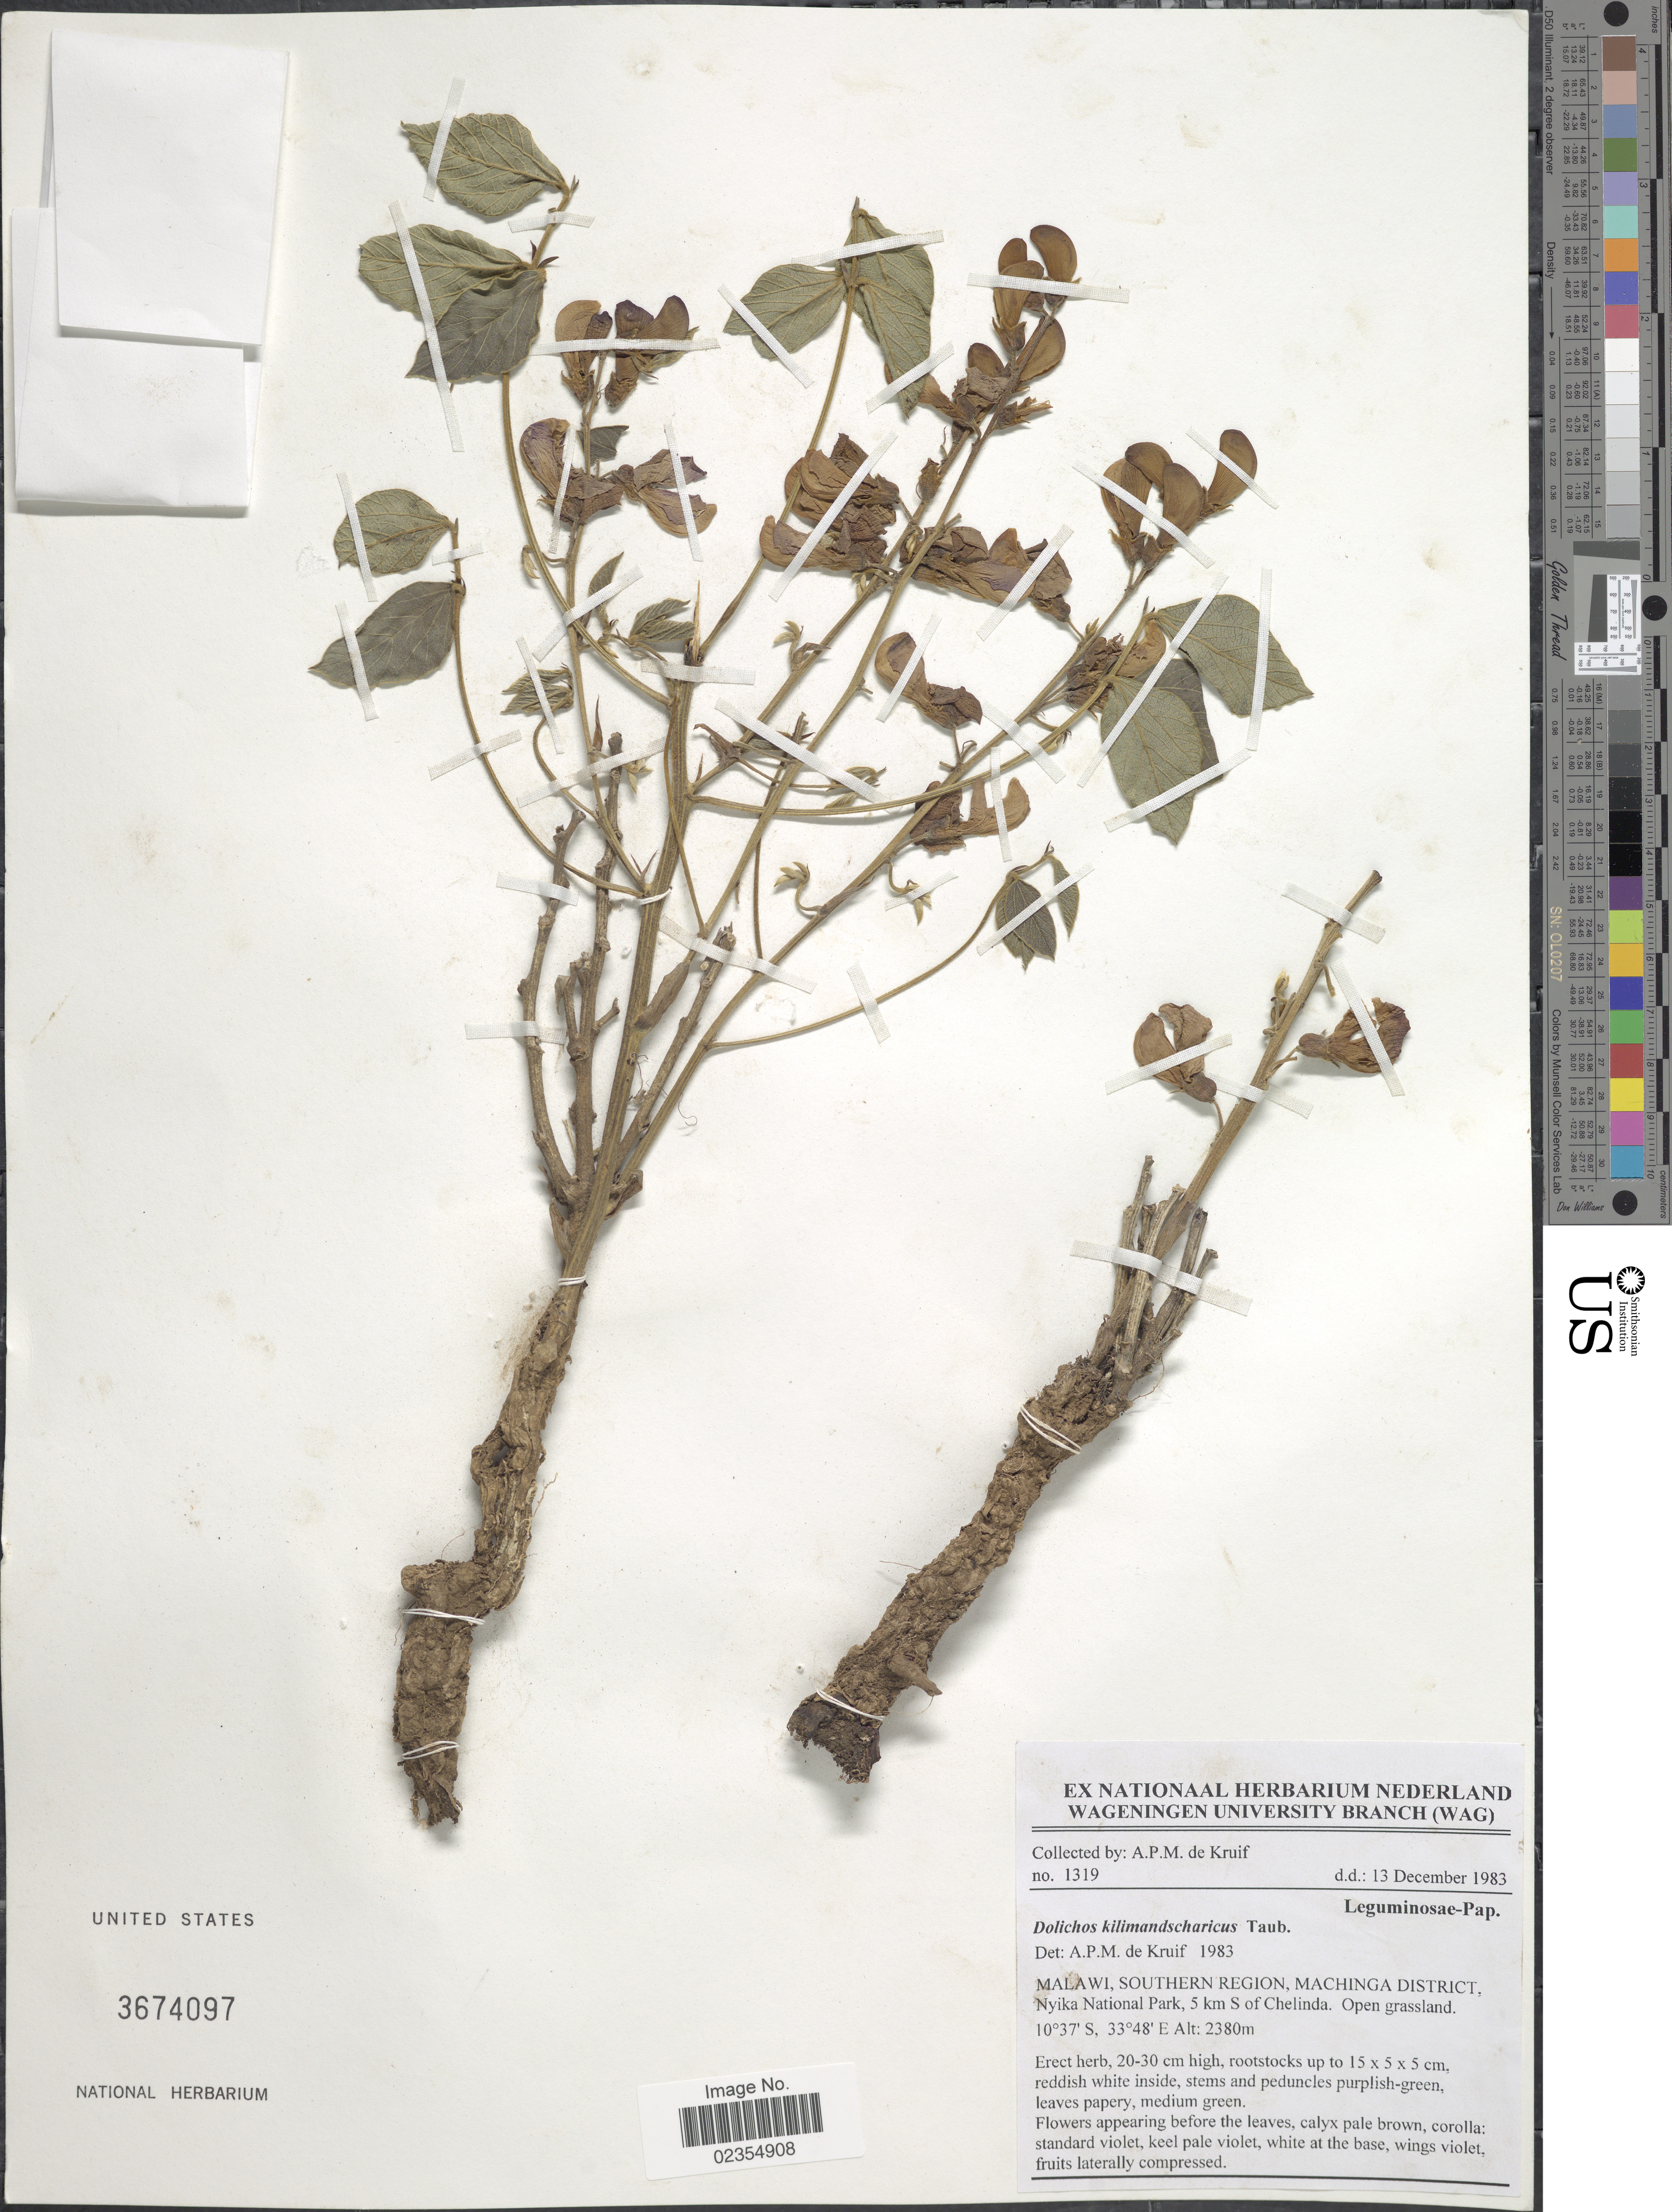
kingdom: Plantae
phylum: Tracheophyta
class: Magnoliopsida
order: Fabales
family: Fabaceae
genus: Dolichos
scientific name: Dolichos kilimandscharicus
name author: Taub.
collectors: A. P. de Kruif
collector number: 1319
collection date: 1983-12-13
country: Malawi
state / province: Southern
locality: Southern Region, Machinga District, Nyika National Park, 5 km S of Chelina, open grassland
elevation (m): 2380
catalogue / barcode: US 3674097